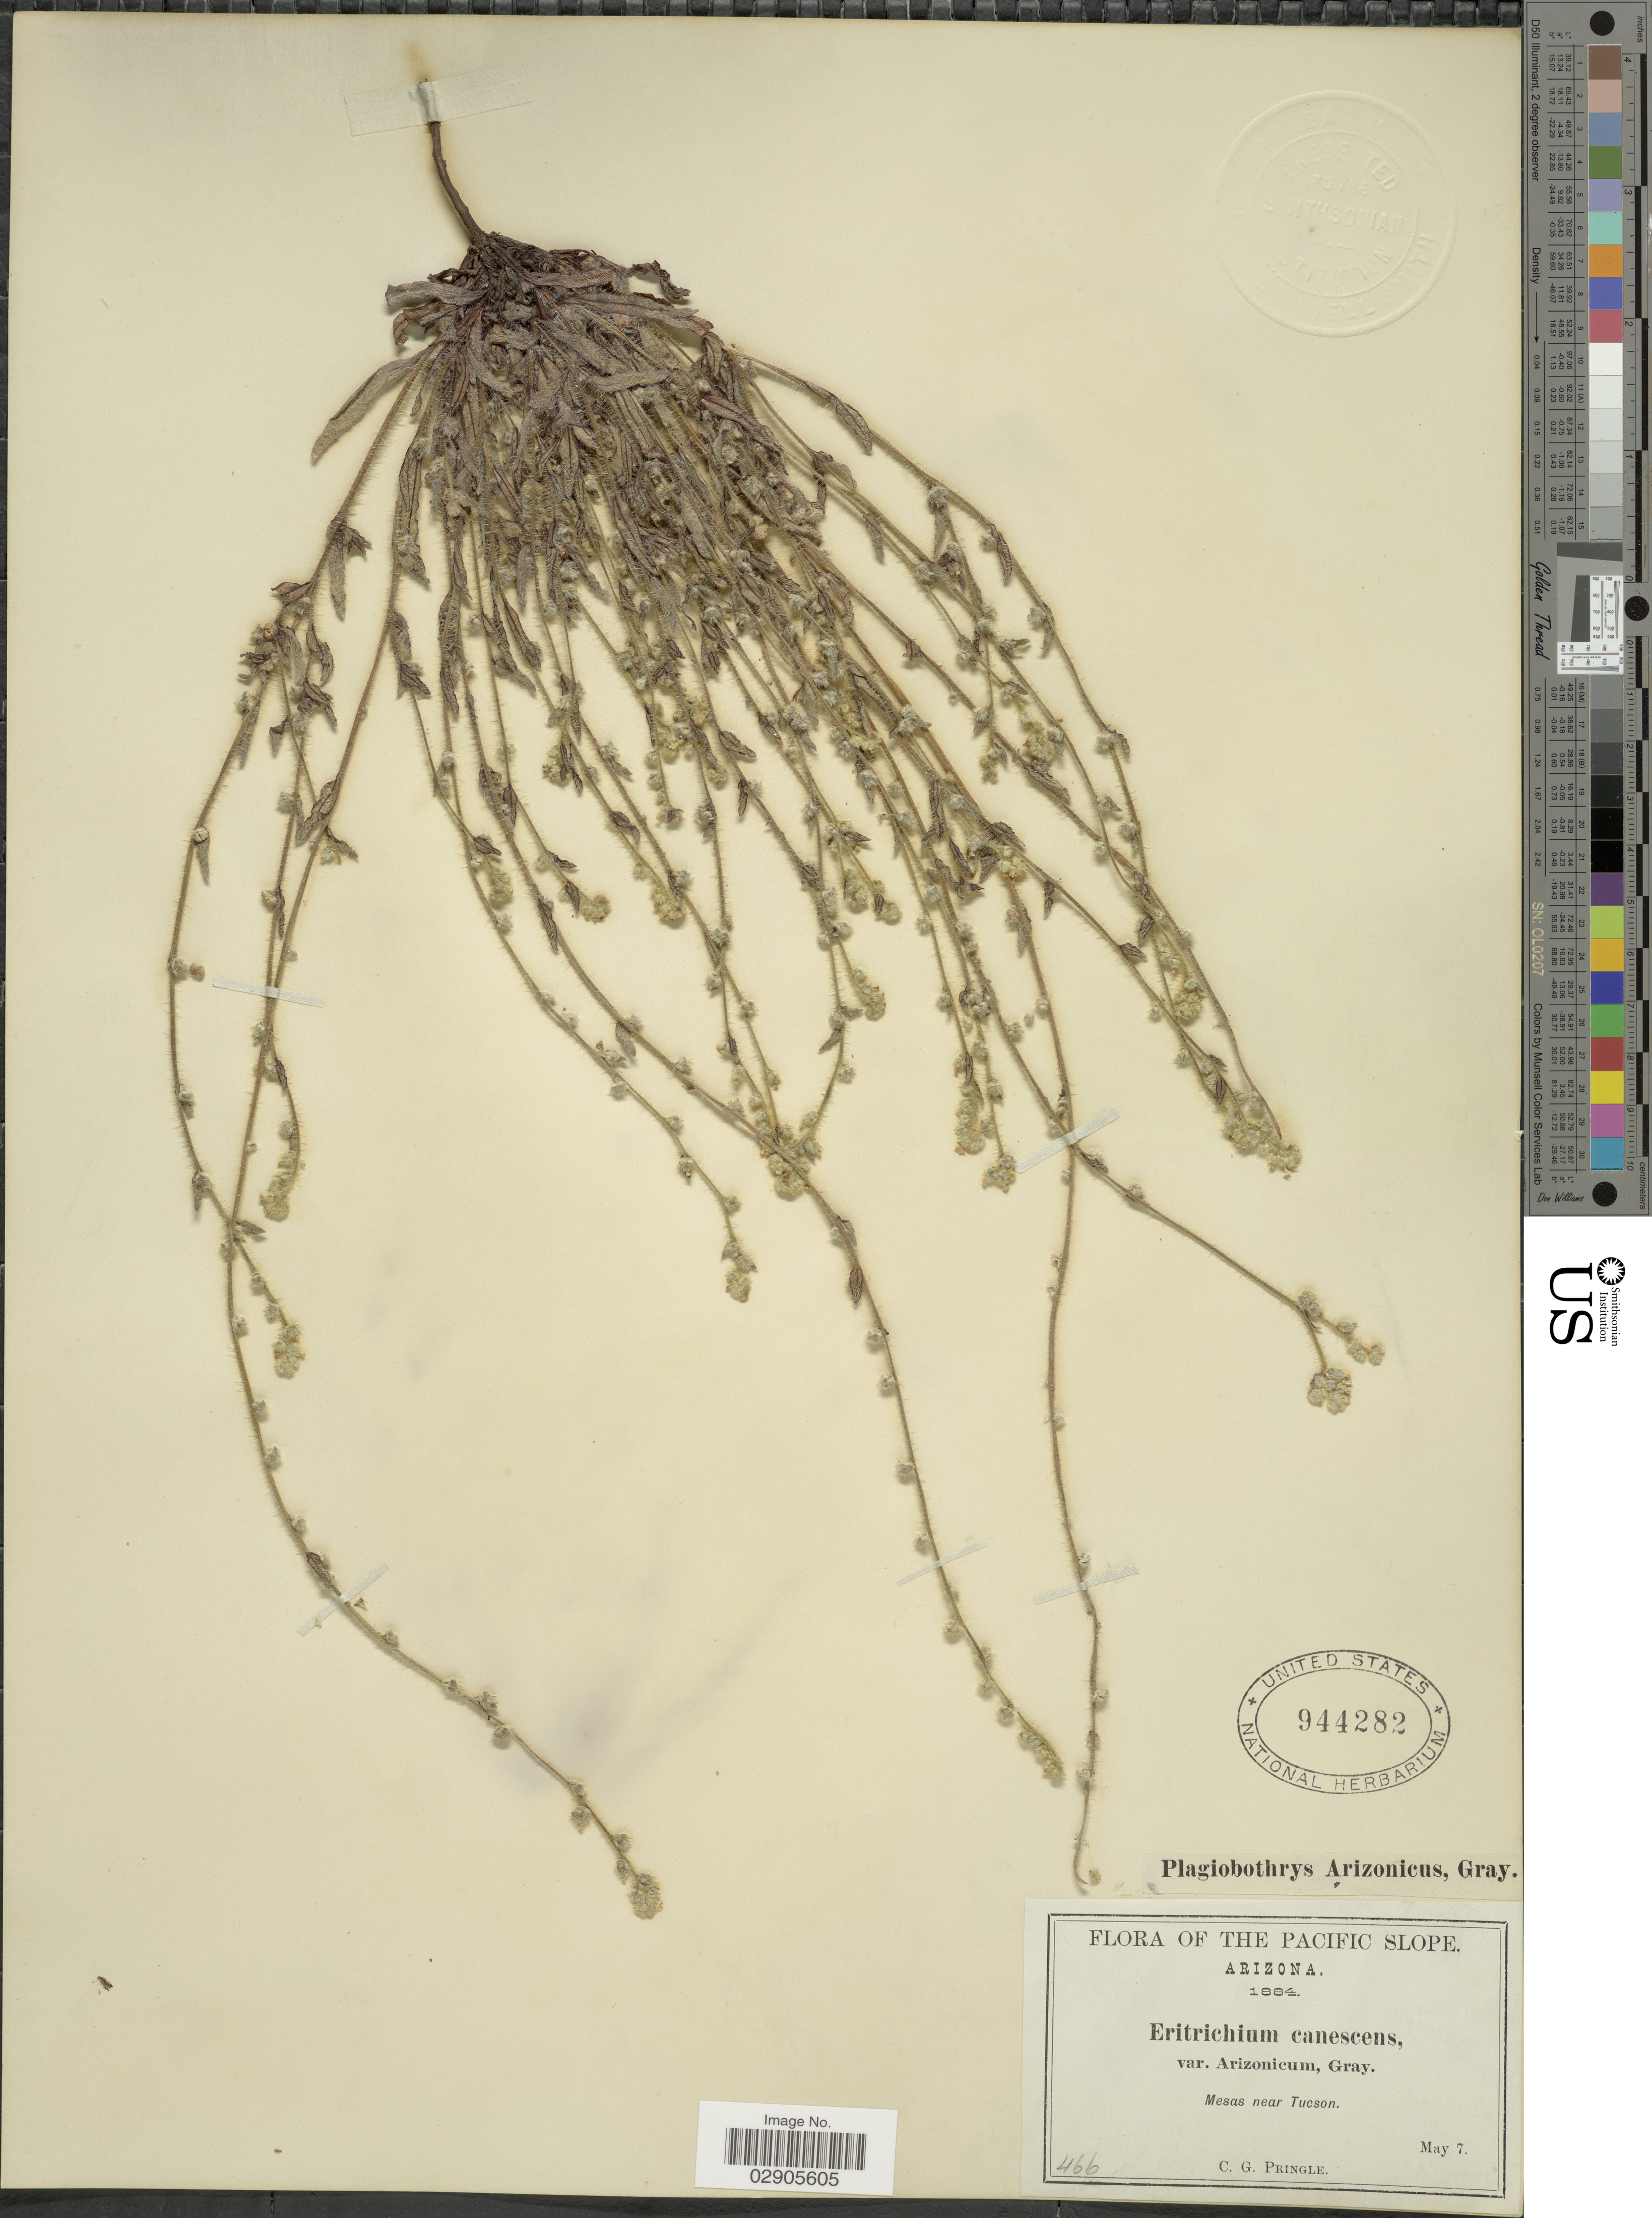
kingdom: Plantae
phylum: Tracheophyta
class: Magnoliopsida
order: Boraginales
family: Boraginaceae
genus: Plagiobothrys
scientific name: Plagiobothrys arizonicus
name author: (A. Gray) Greene ex A. Gray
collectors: C. G. Pringle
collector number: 466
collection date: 1884-05-07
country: United States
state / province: Arizona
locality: Pacific Slope. Mesas near Tucson.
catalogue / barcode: US 944282